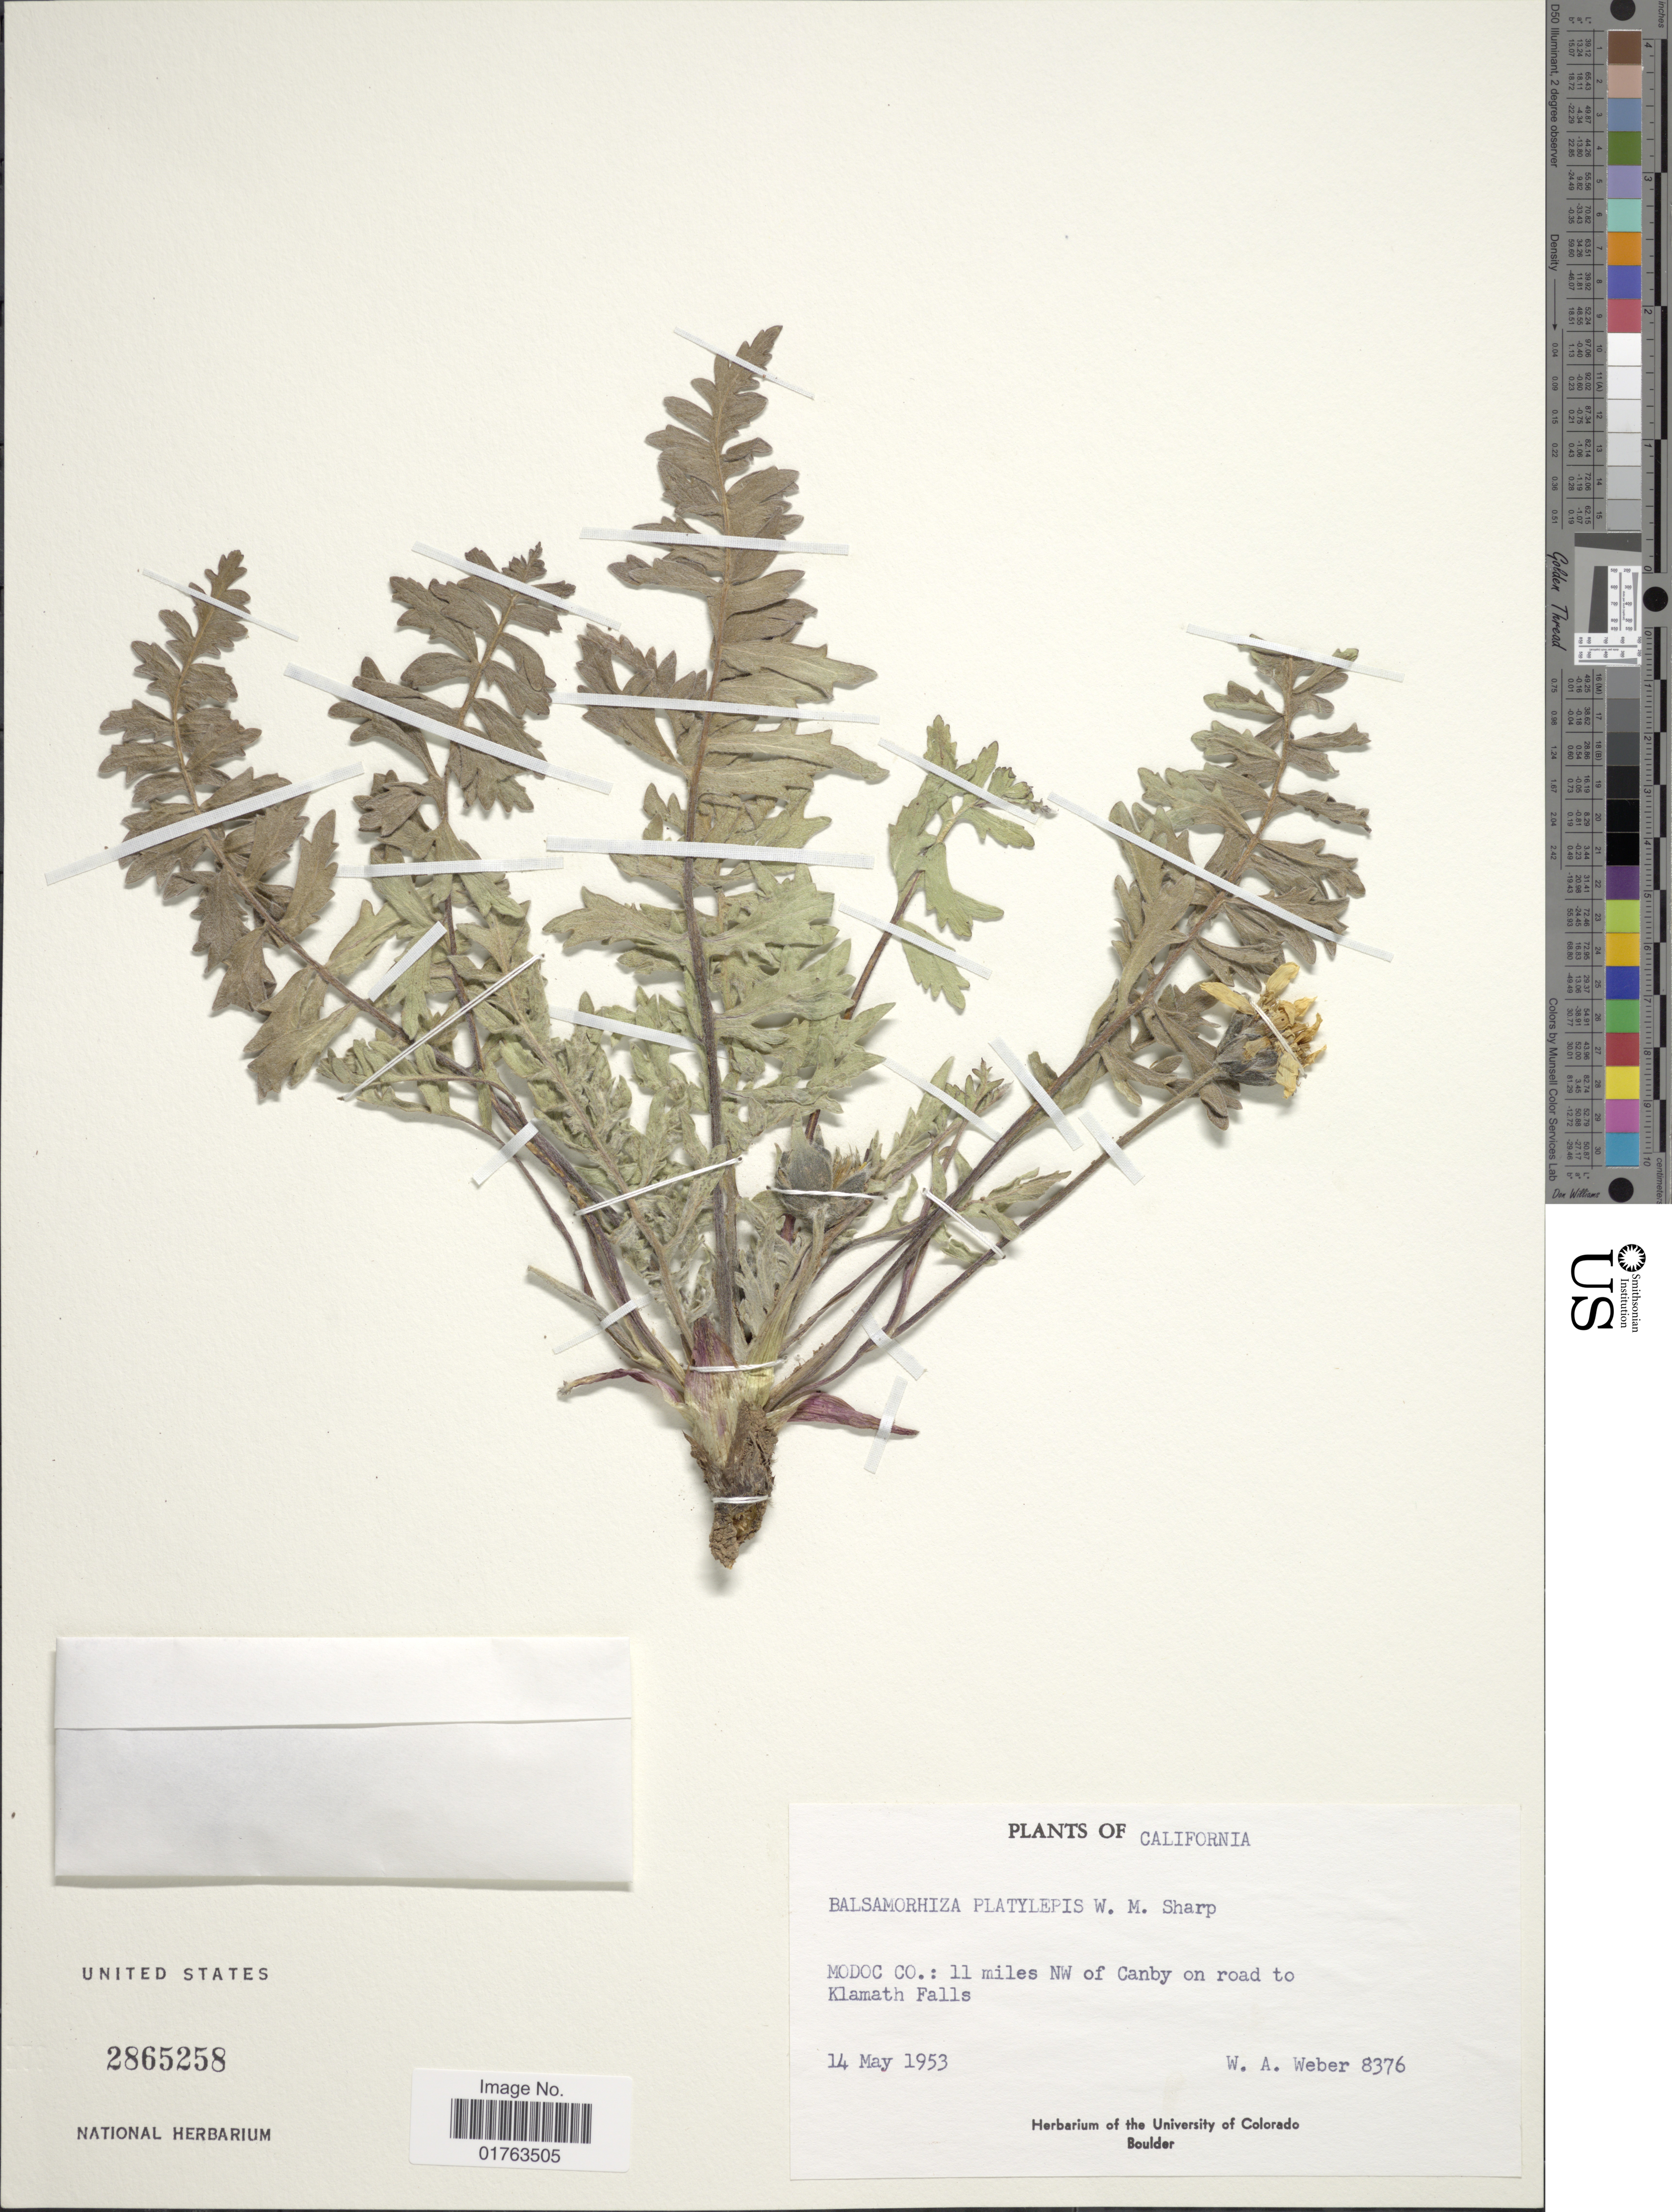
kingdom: Plantae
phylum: Tracheophyta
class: Magnoliopsida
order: Asterales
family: Asteraceae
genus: Balsamorhiza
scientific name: Balsamorhiza platylepis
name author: W.M. Sharp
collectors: W. A. Weber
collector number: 8376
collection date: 1953-05-14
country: United States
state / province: California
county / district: Modoc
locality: Modoc Co.: 11 miles NW of Canby on road to Klamath Falls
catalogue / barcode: US 2865258